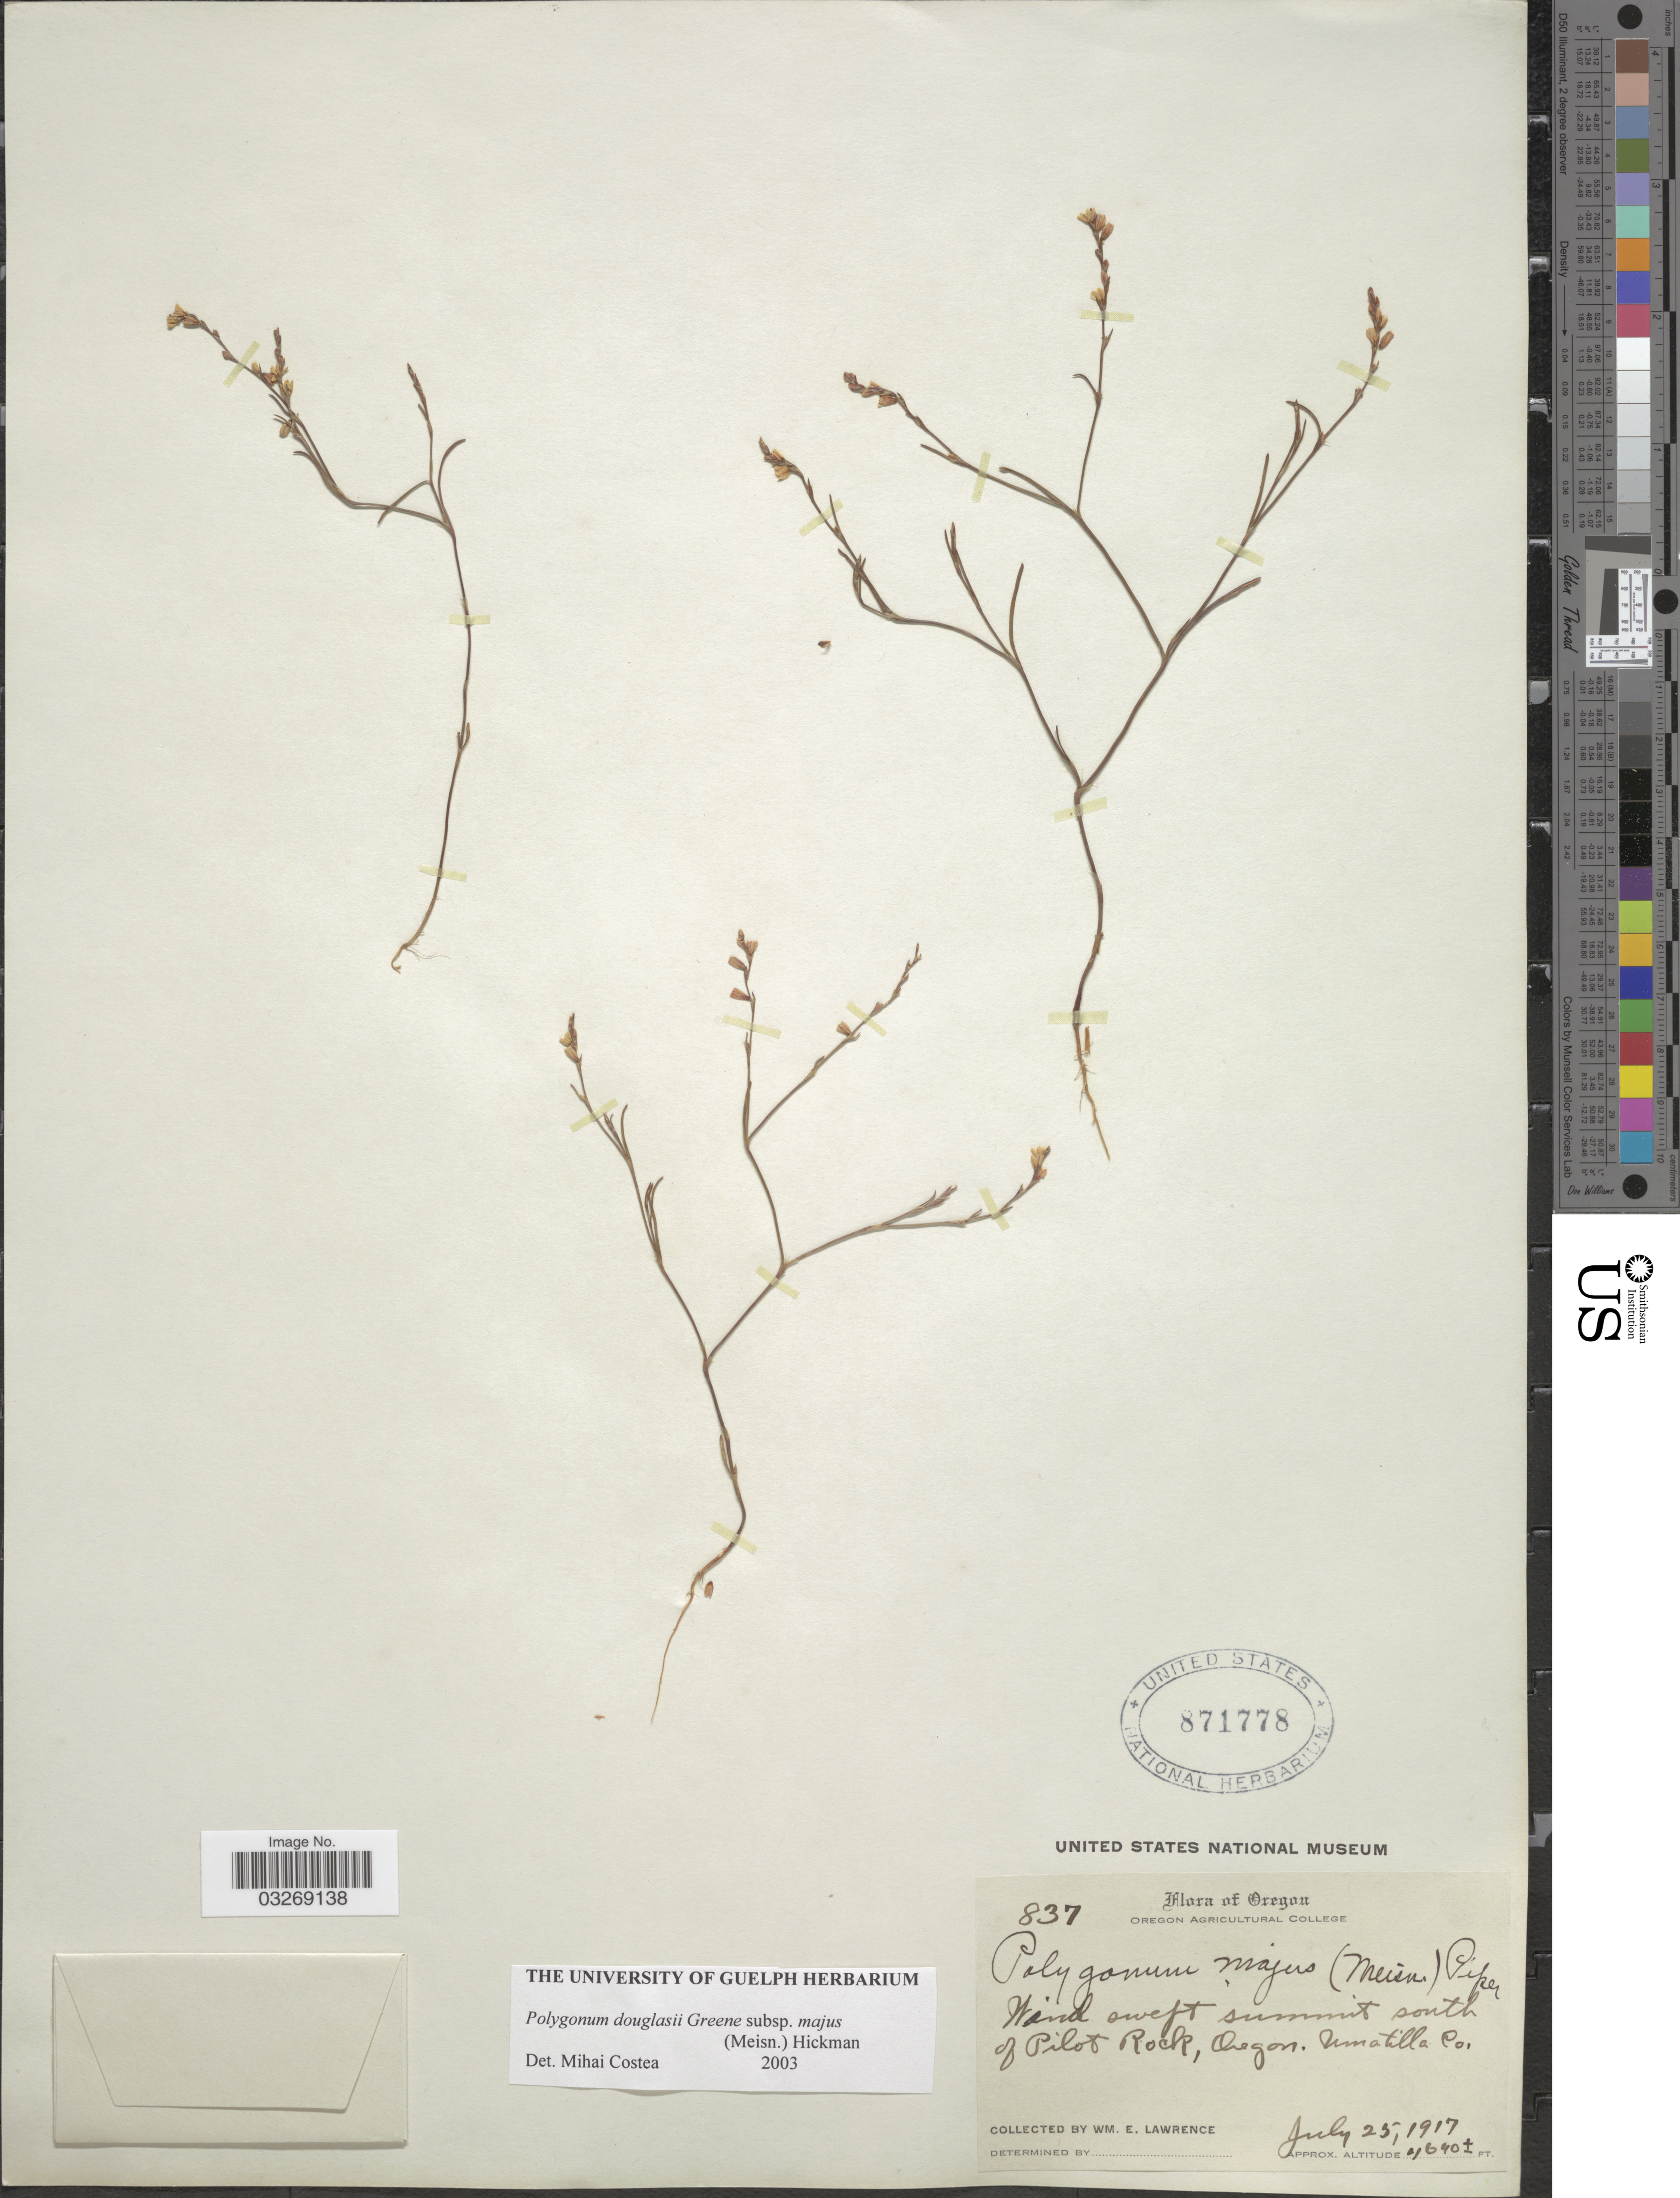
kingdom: Plantae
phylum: Tracheophyta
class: Magnoliopsida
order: Caryophyllales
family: Polygonaceae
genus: Polygonum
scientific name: Polygonum douglasii subsp. majus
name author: (Meisn.) Hickman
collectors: W. Lawrence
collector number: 837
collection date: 1917-07-25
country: United States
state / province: Oregon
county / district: Umatilla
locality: Wind swept summit south of Pilot Rock, Umatilla Co.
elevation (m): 1414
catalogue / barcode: US 871778